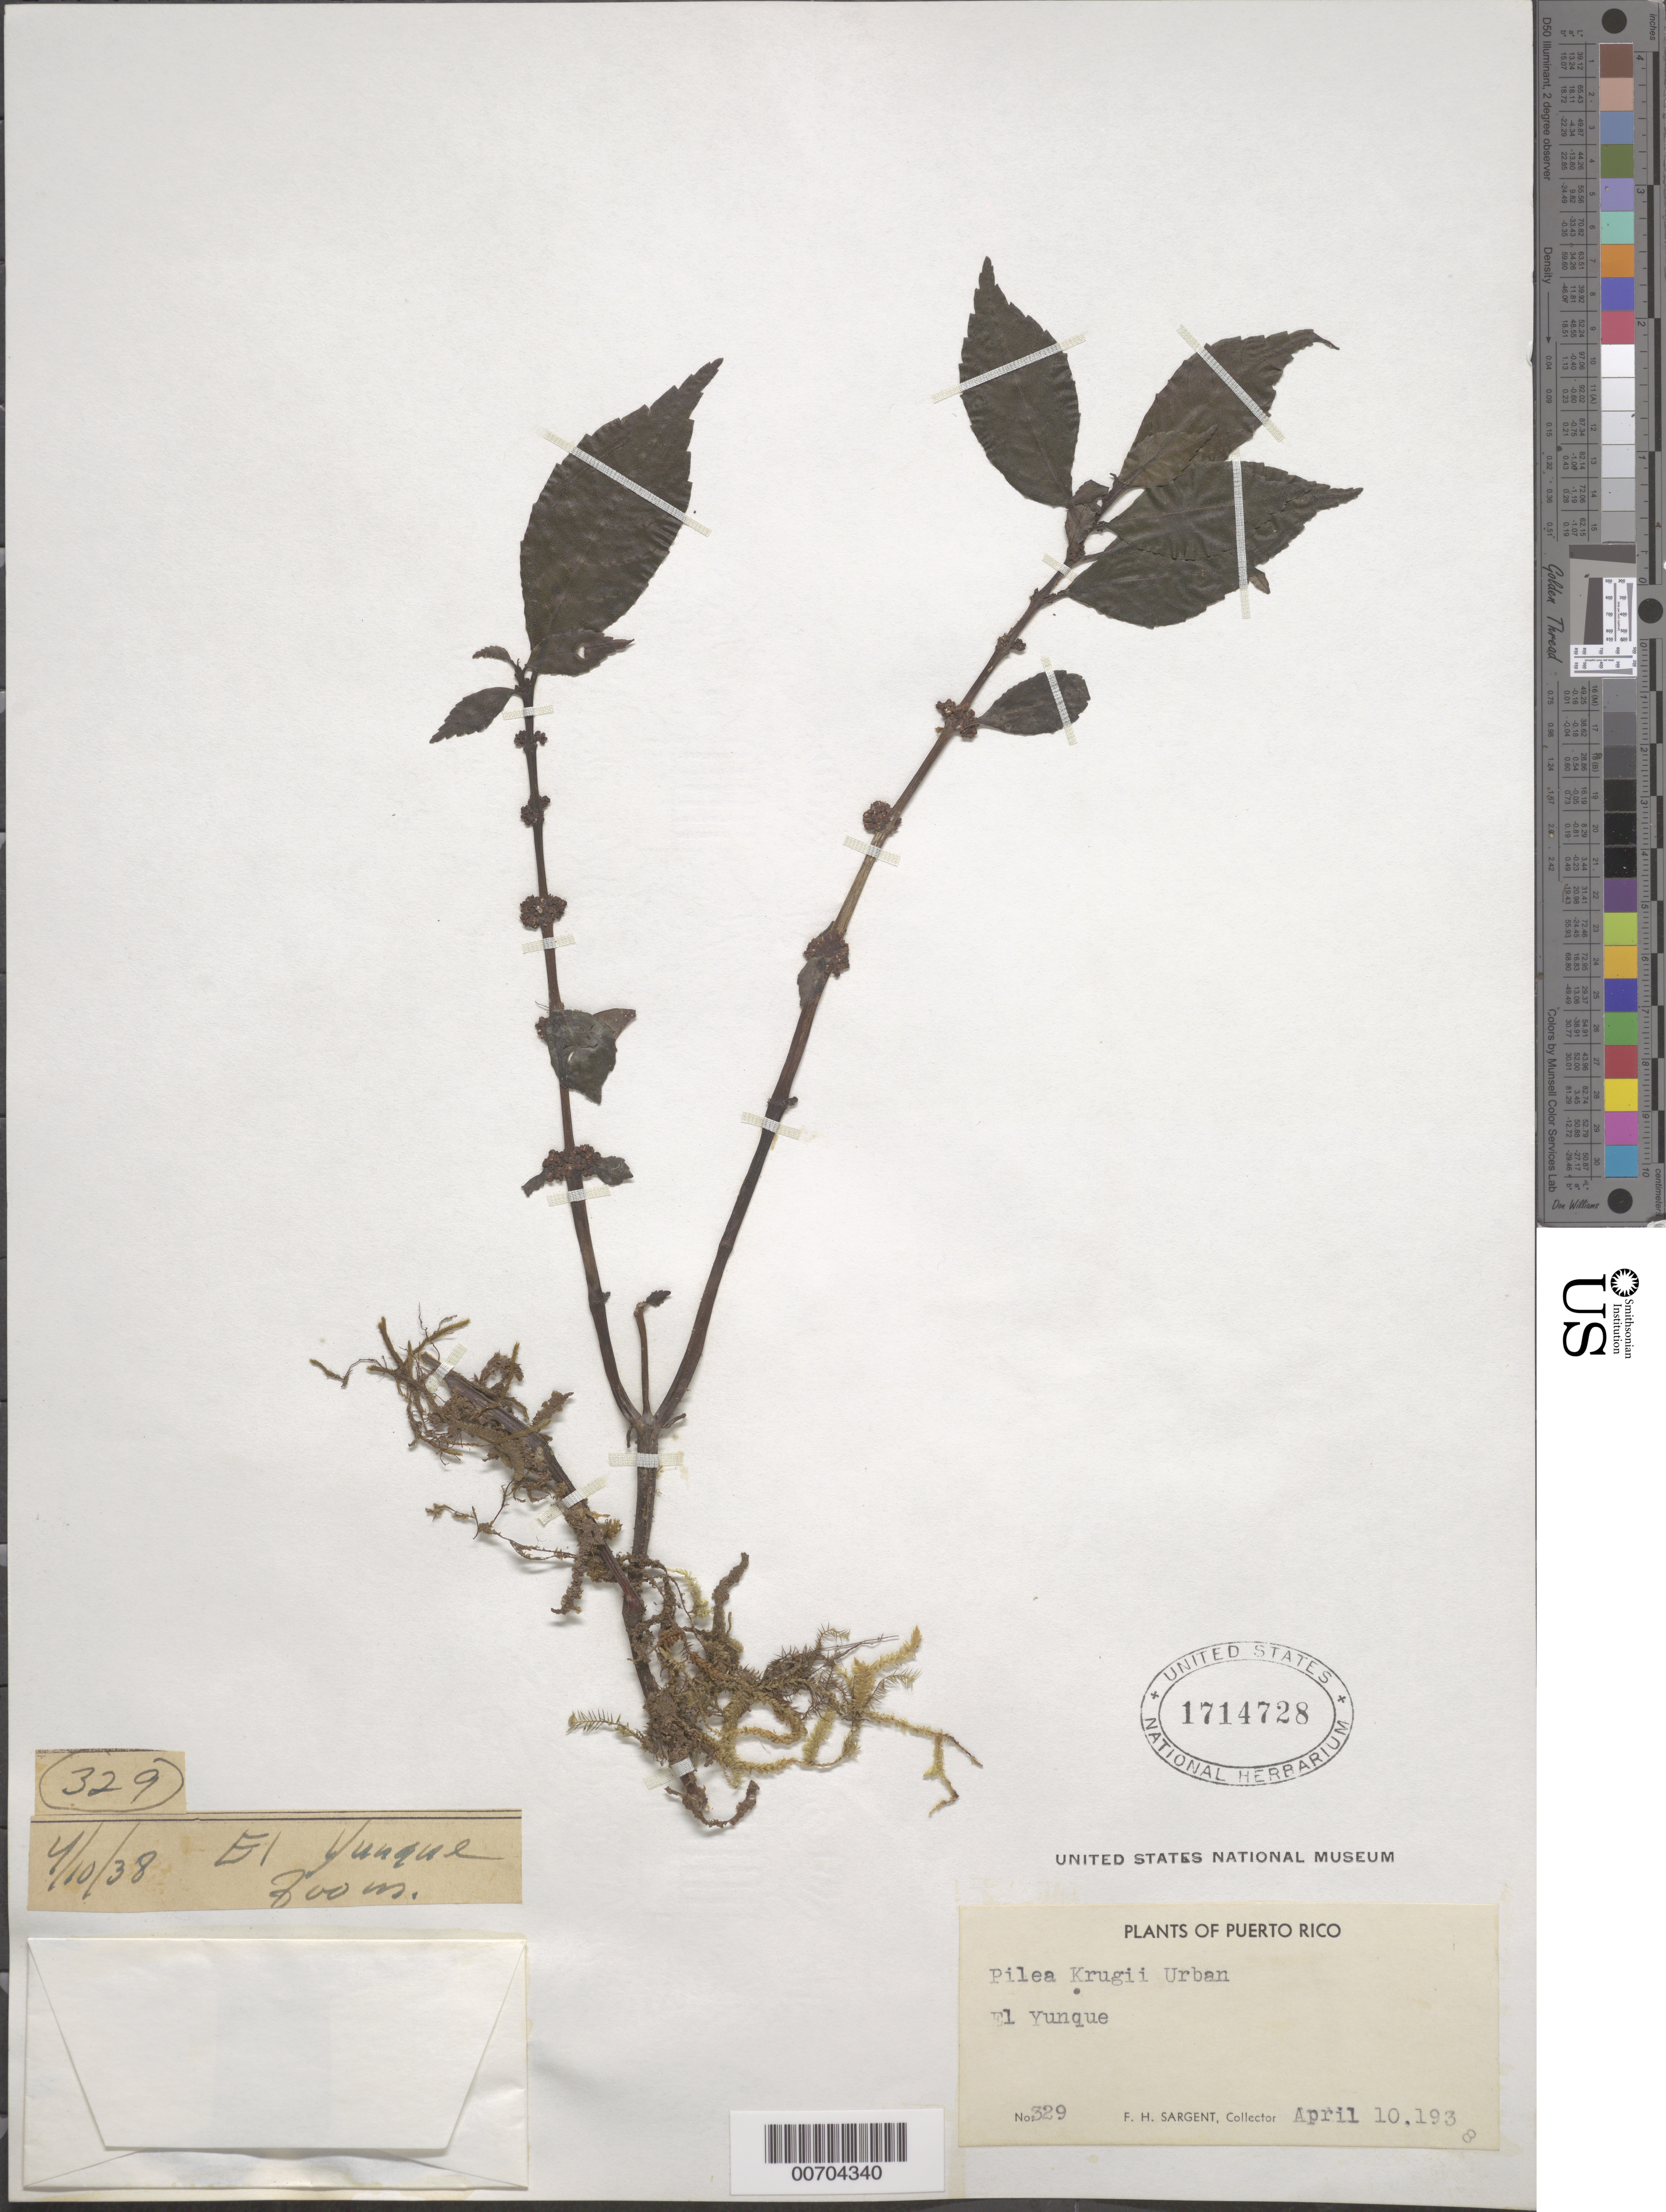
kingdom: Plantae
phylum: Tracheophyta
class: Magnoliopsida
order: Rosales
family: Urticaceae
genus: Pilea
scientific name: Pilea krugii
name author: Urb.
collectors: F. H. Sargent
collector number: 329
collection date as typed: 10 Apr 1938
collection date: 1938-04-10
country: Puerto Rico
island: Greater Antilles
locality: El Yunque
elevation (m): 300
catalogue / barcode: US 1714728